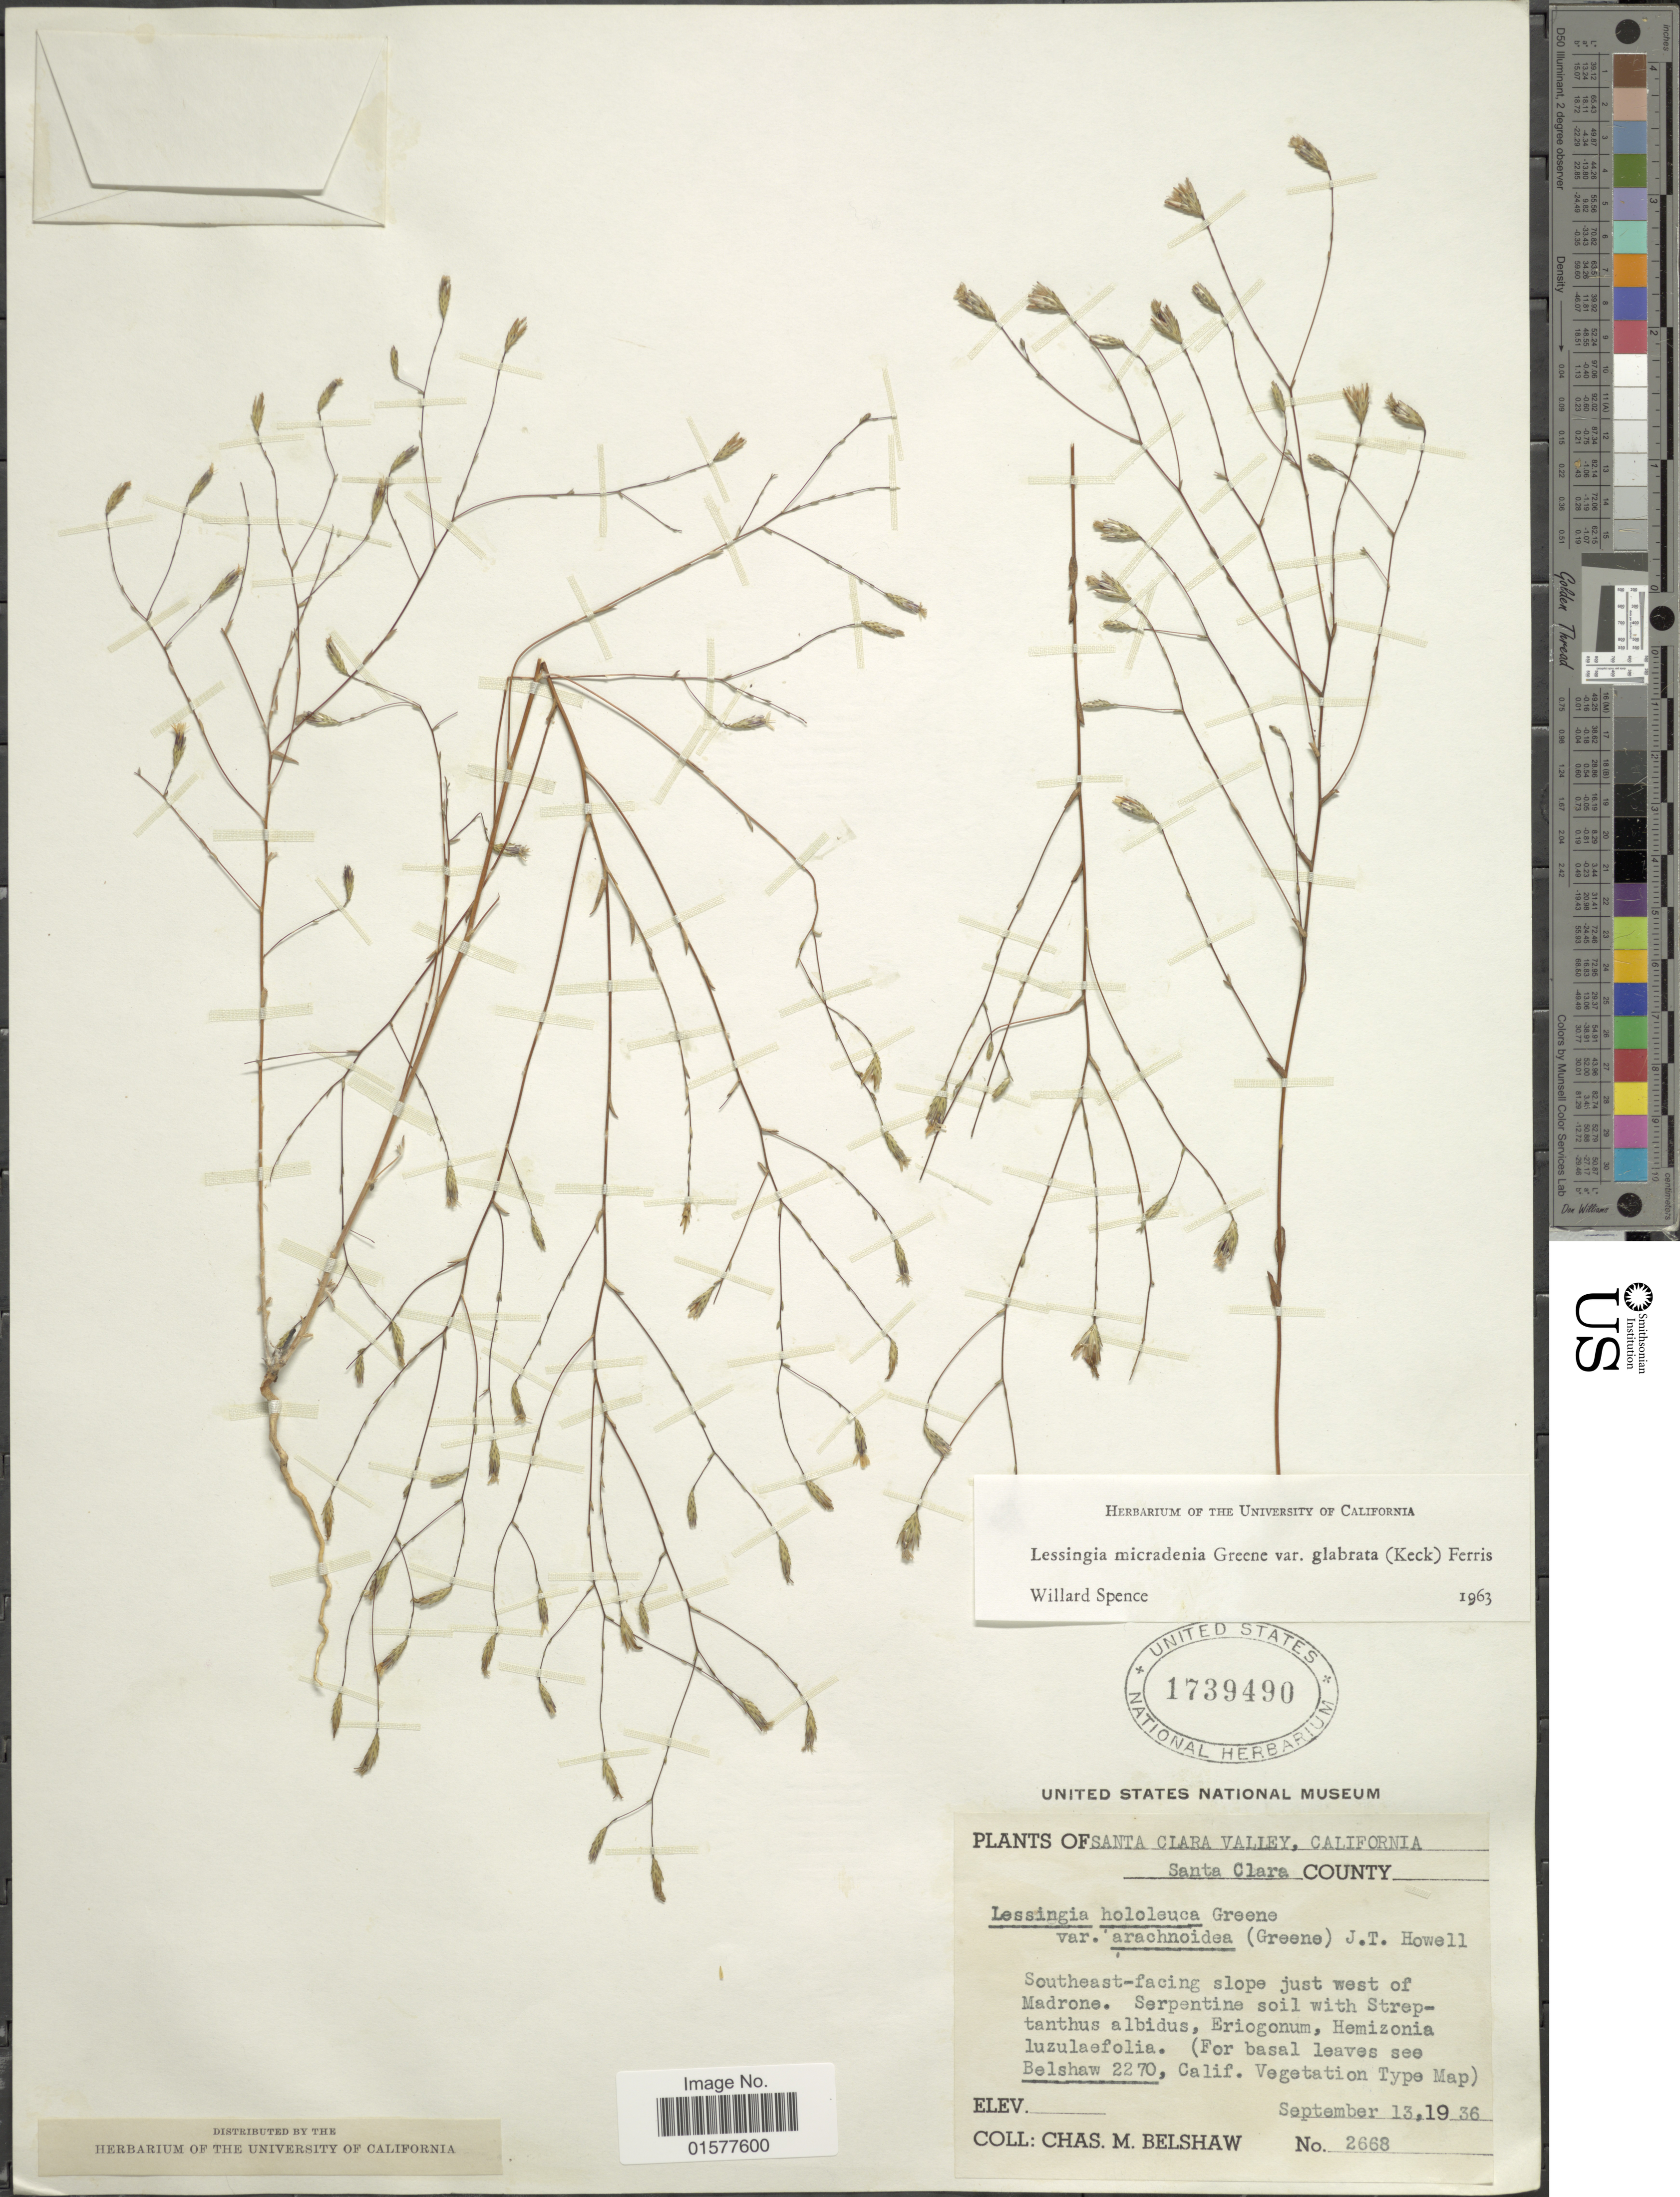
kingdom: Plantae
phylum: Tracheophyta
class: Magnoliopsida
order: Asterales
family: Asteraceae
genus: Lessingia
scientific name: Lessingia micradenia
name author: Greene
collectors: C. Shaw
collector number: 2668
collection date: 1936-09-13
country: United States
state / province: California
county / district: Santa Clara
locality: Santa Clara Valley, Santa Clara County, Southeast-facing slope just west of Madrone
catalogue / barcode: US 1739490